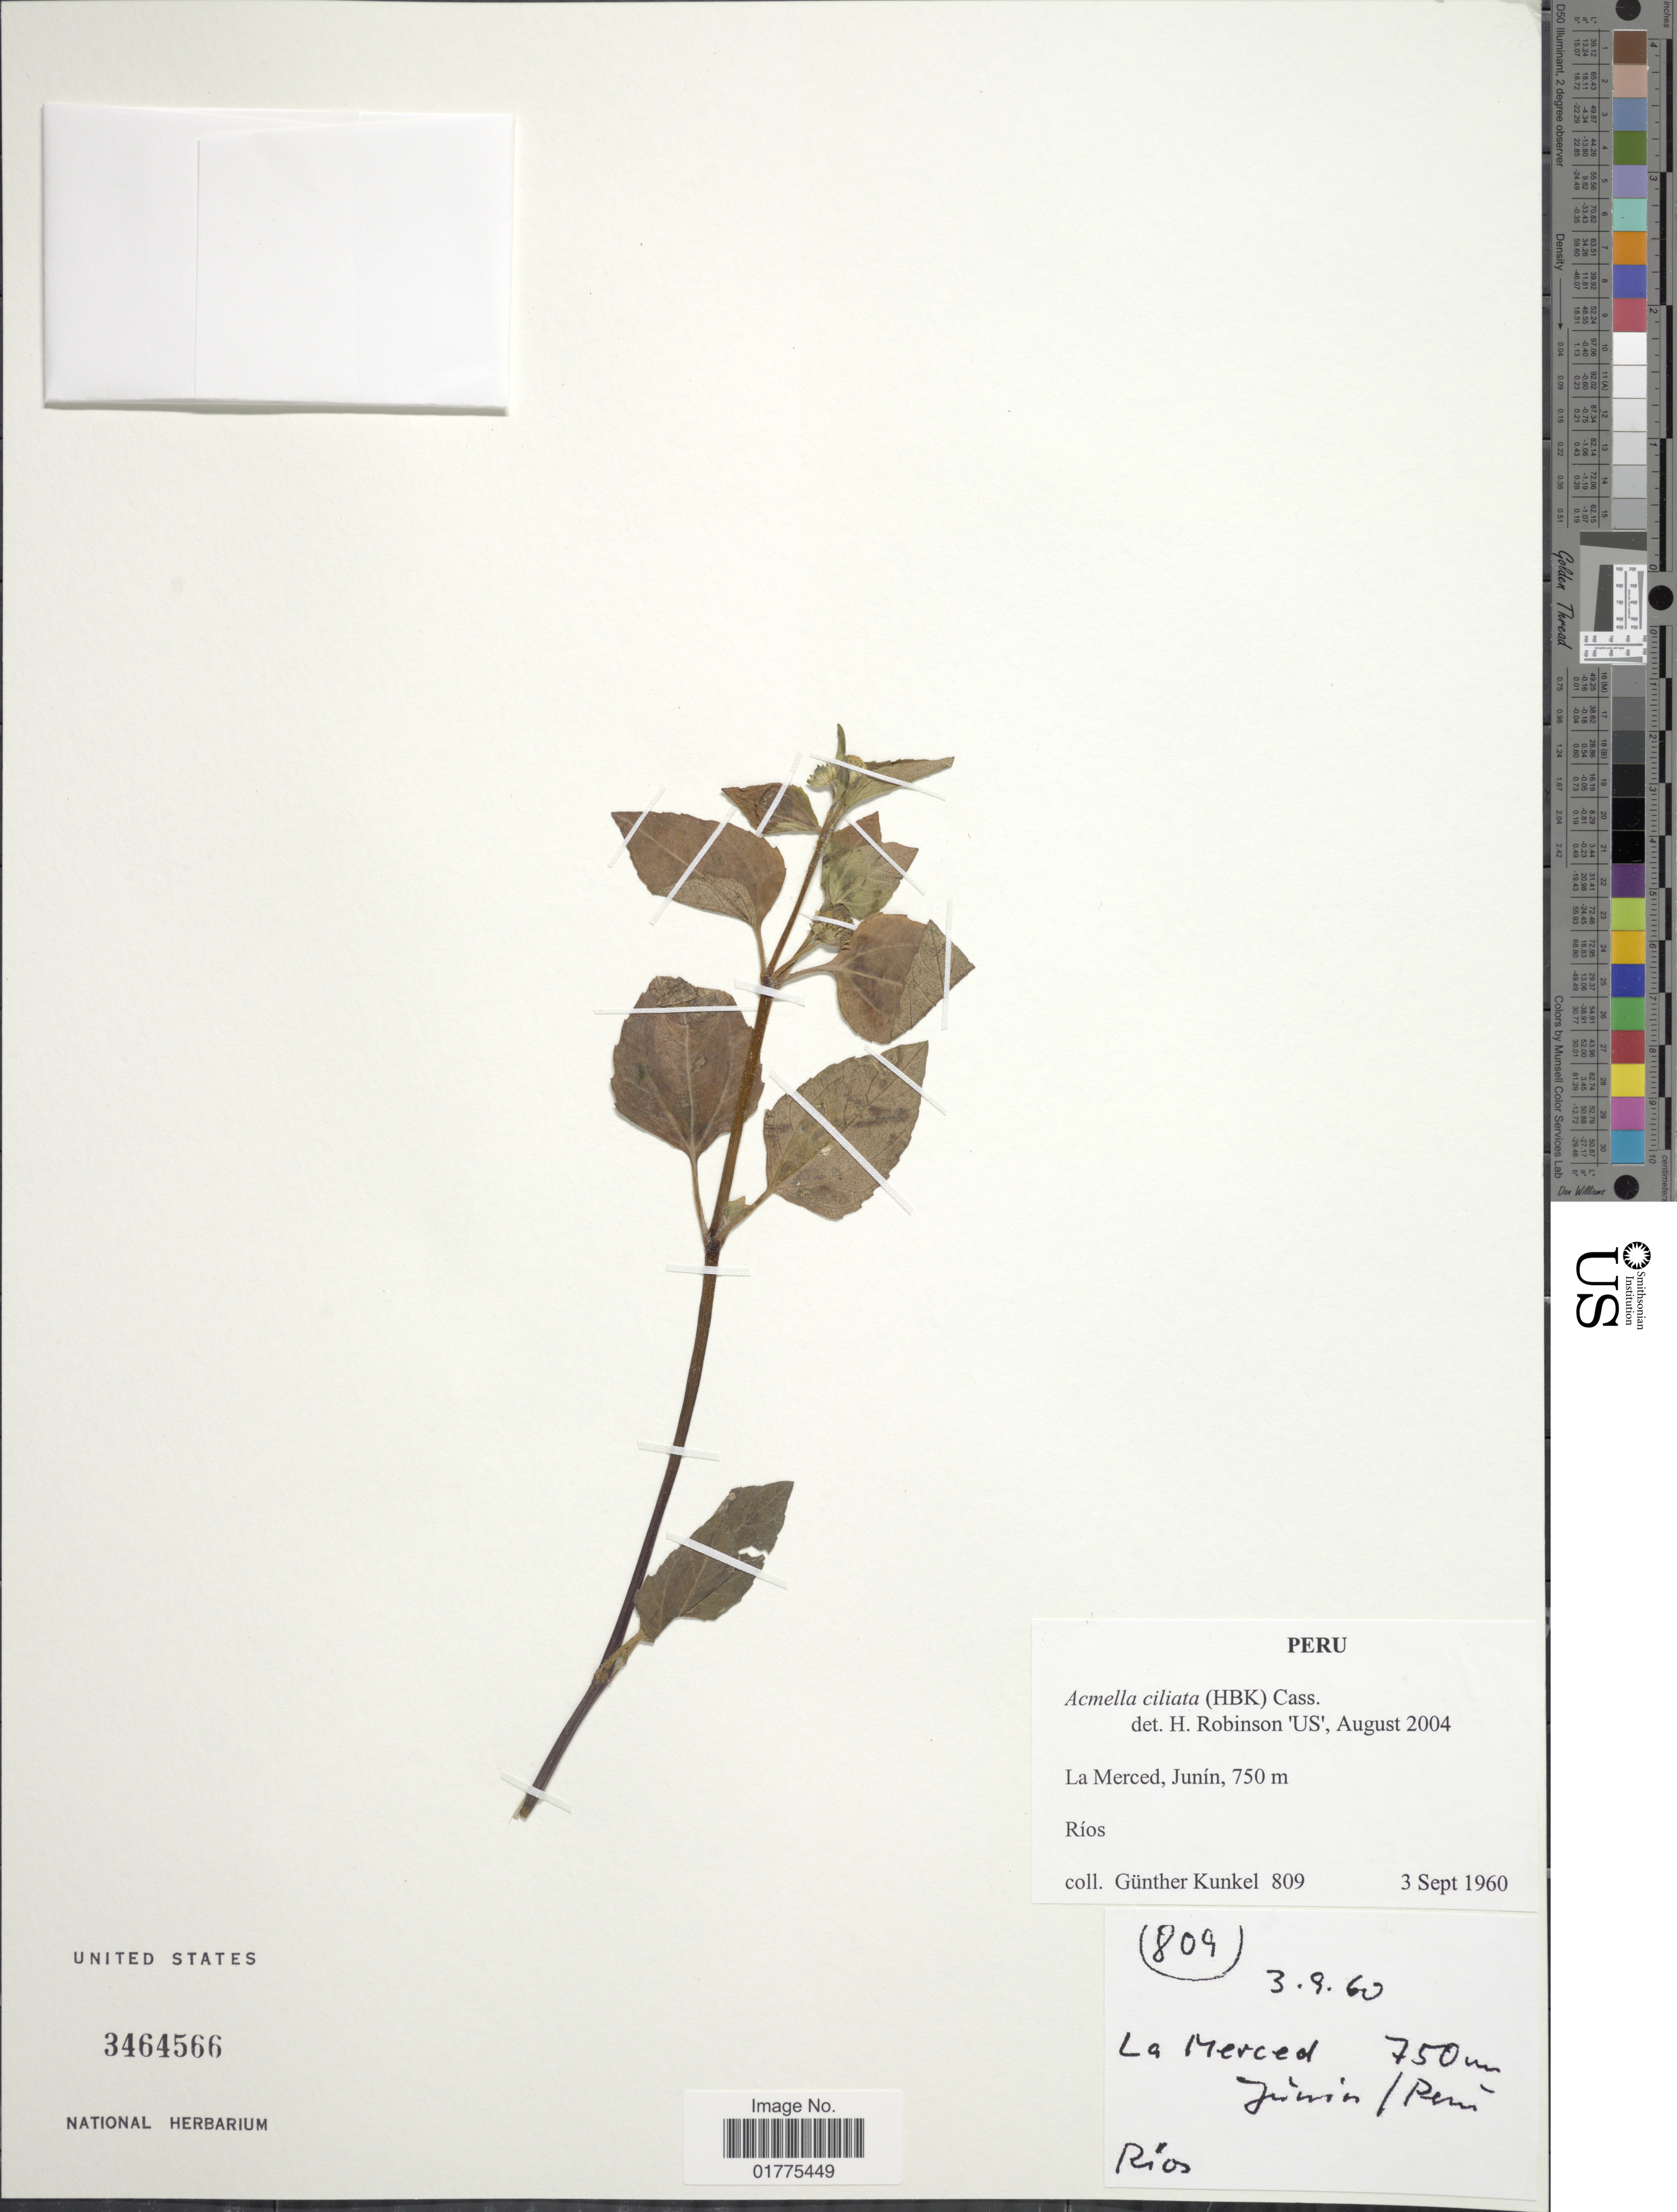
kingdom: Plantae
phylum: Tracheophyta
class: Magnoliopsida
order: Asterales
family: Asteraceae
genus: Acmella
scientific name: Acmella ciliata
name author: (Kunth) Cass.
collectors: G. Kunkel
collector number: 809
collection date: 1960-09-03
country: Peru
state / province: Junín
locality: La Merced, Rios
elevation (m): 750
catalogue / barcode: US 3464566